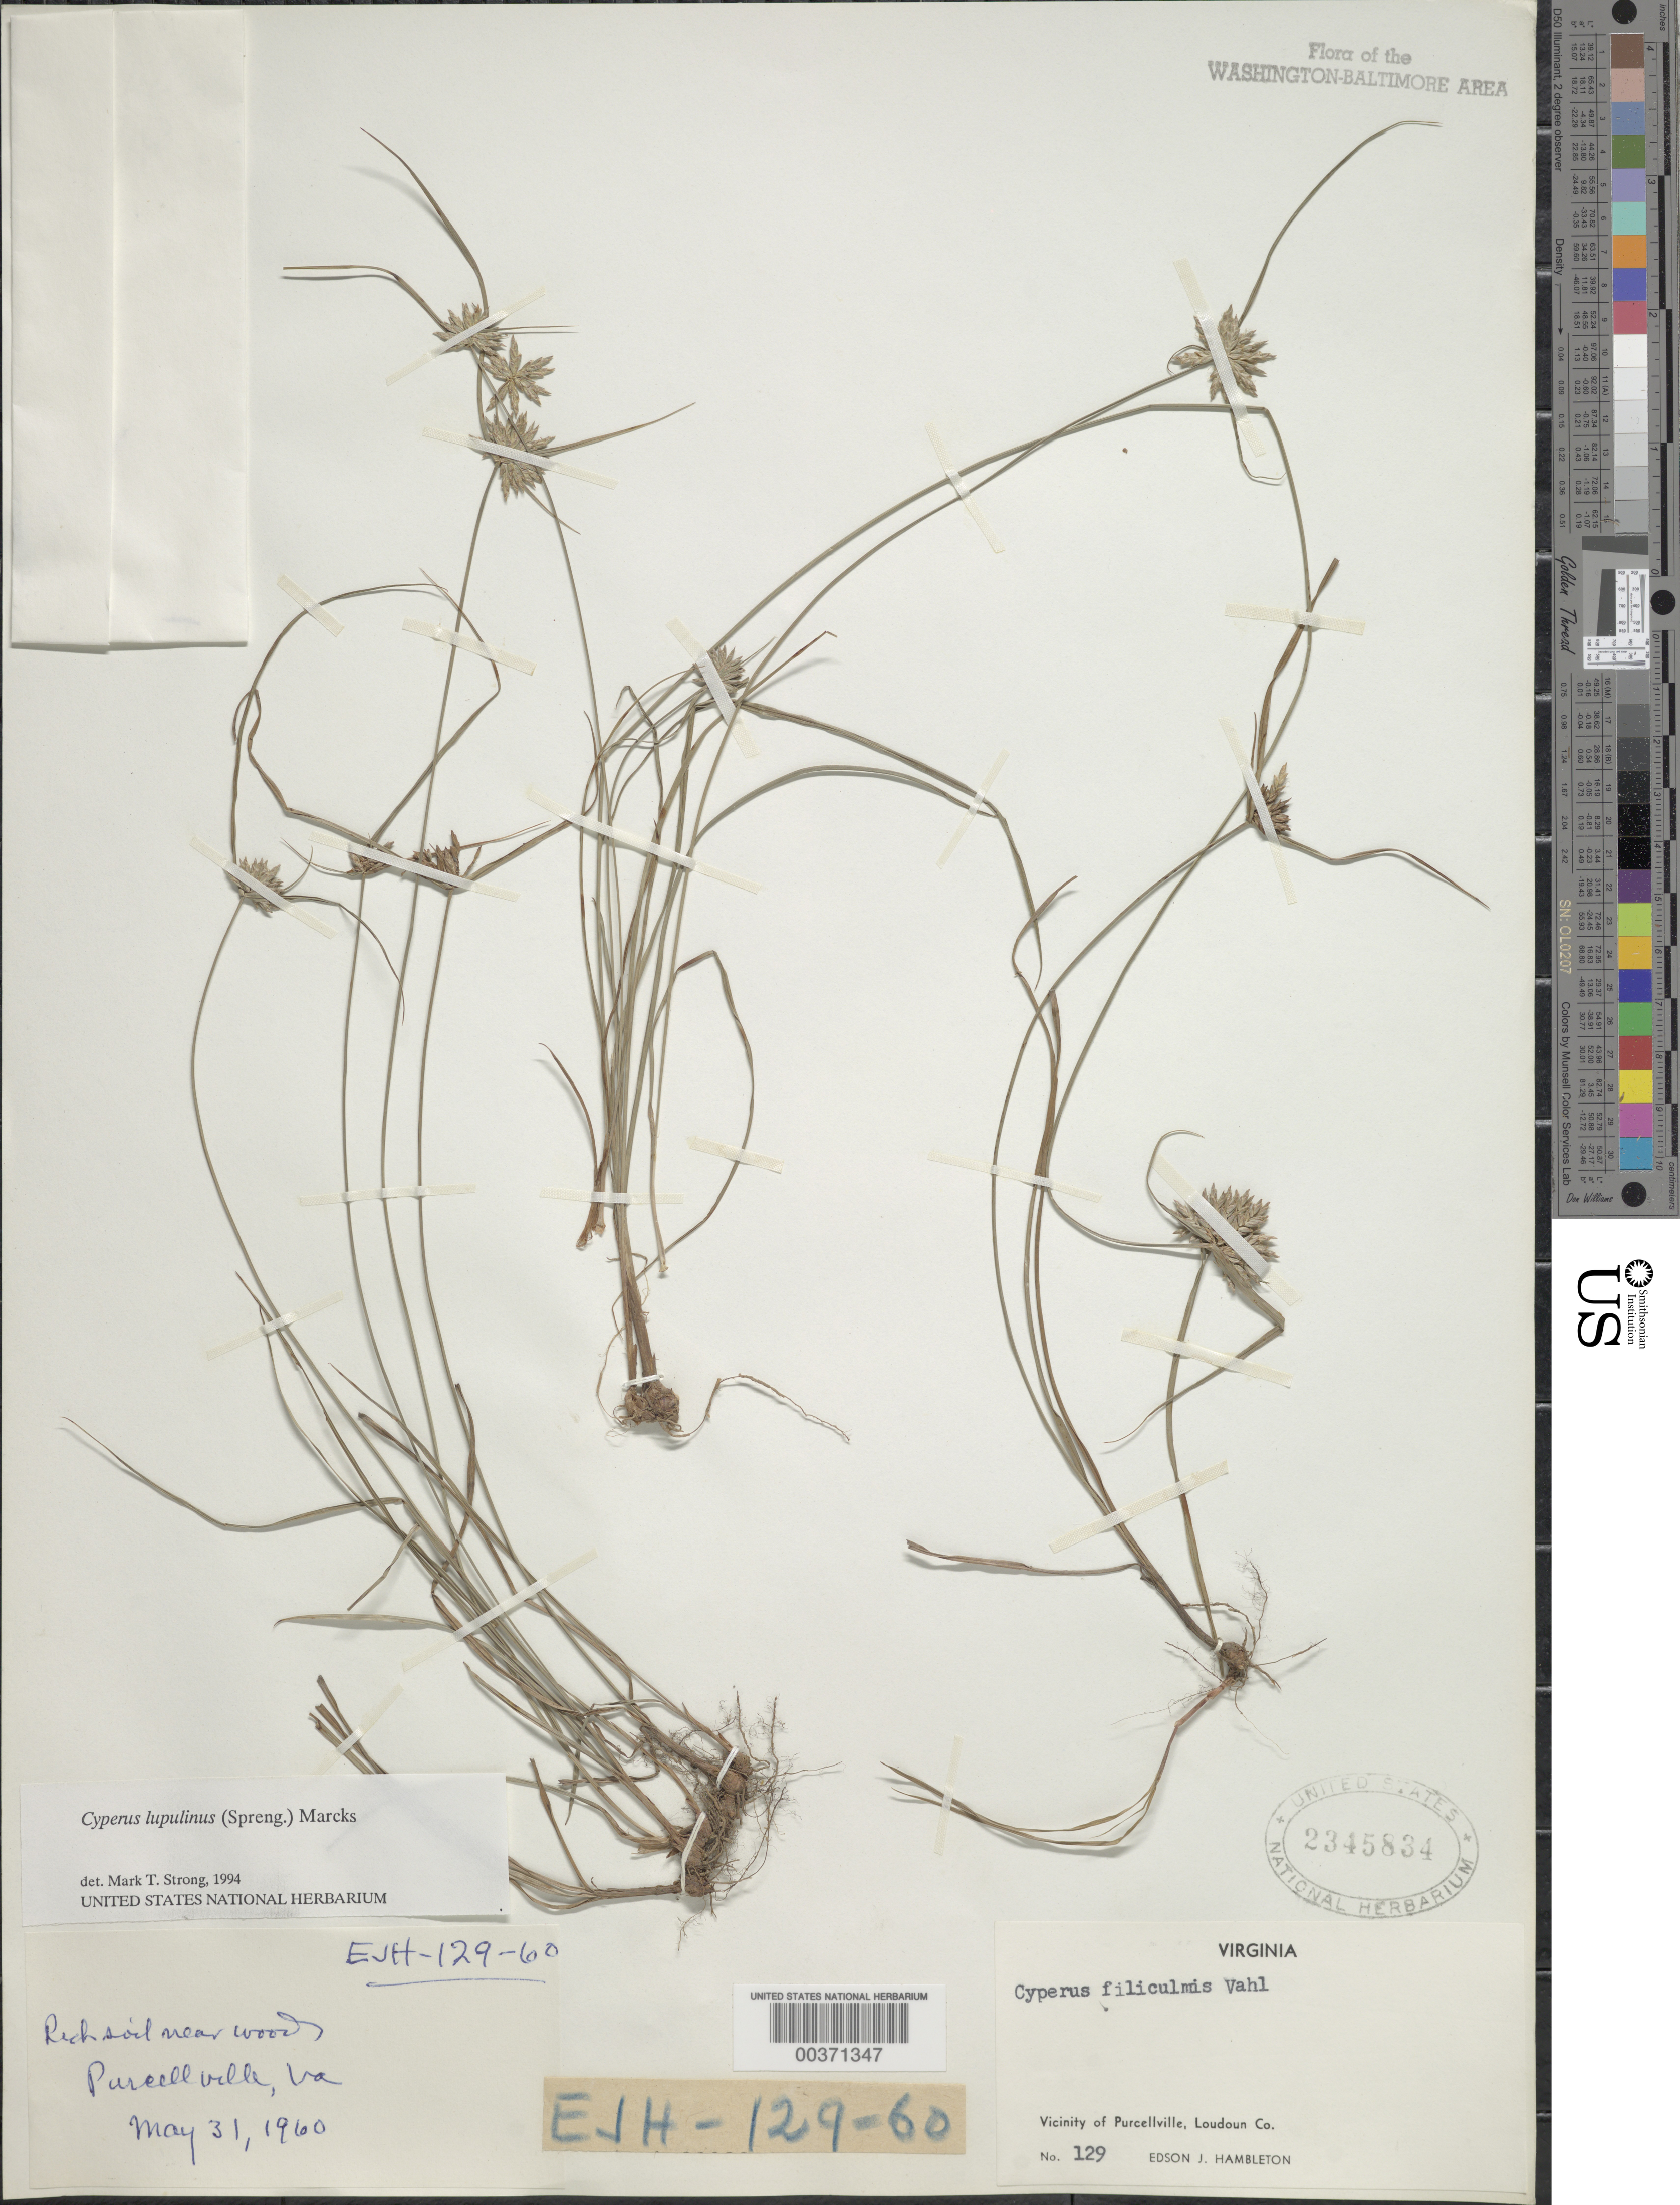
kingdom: Plantae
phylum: Tracheophyta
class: Liliopsida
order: Poales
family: Cyperaceae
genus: Cyperus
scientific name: Cyperus lupulinus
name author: (Spreng.) Marcks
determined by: O'Neill, Hugh T.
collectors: E. Hambleton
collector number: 129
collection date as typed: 31 May 1960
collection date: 1960-05-31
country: United States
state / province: Virginia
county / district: Loudoun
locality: Purcellville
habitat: Rich soil near woods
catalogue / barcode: US 2345834